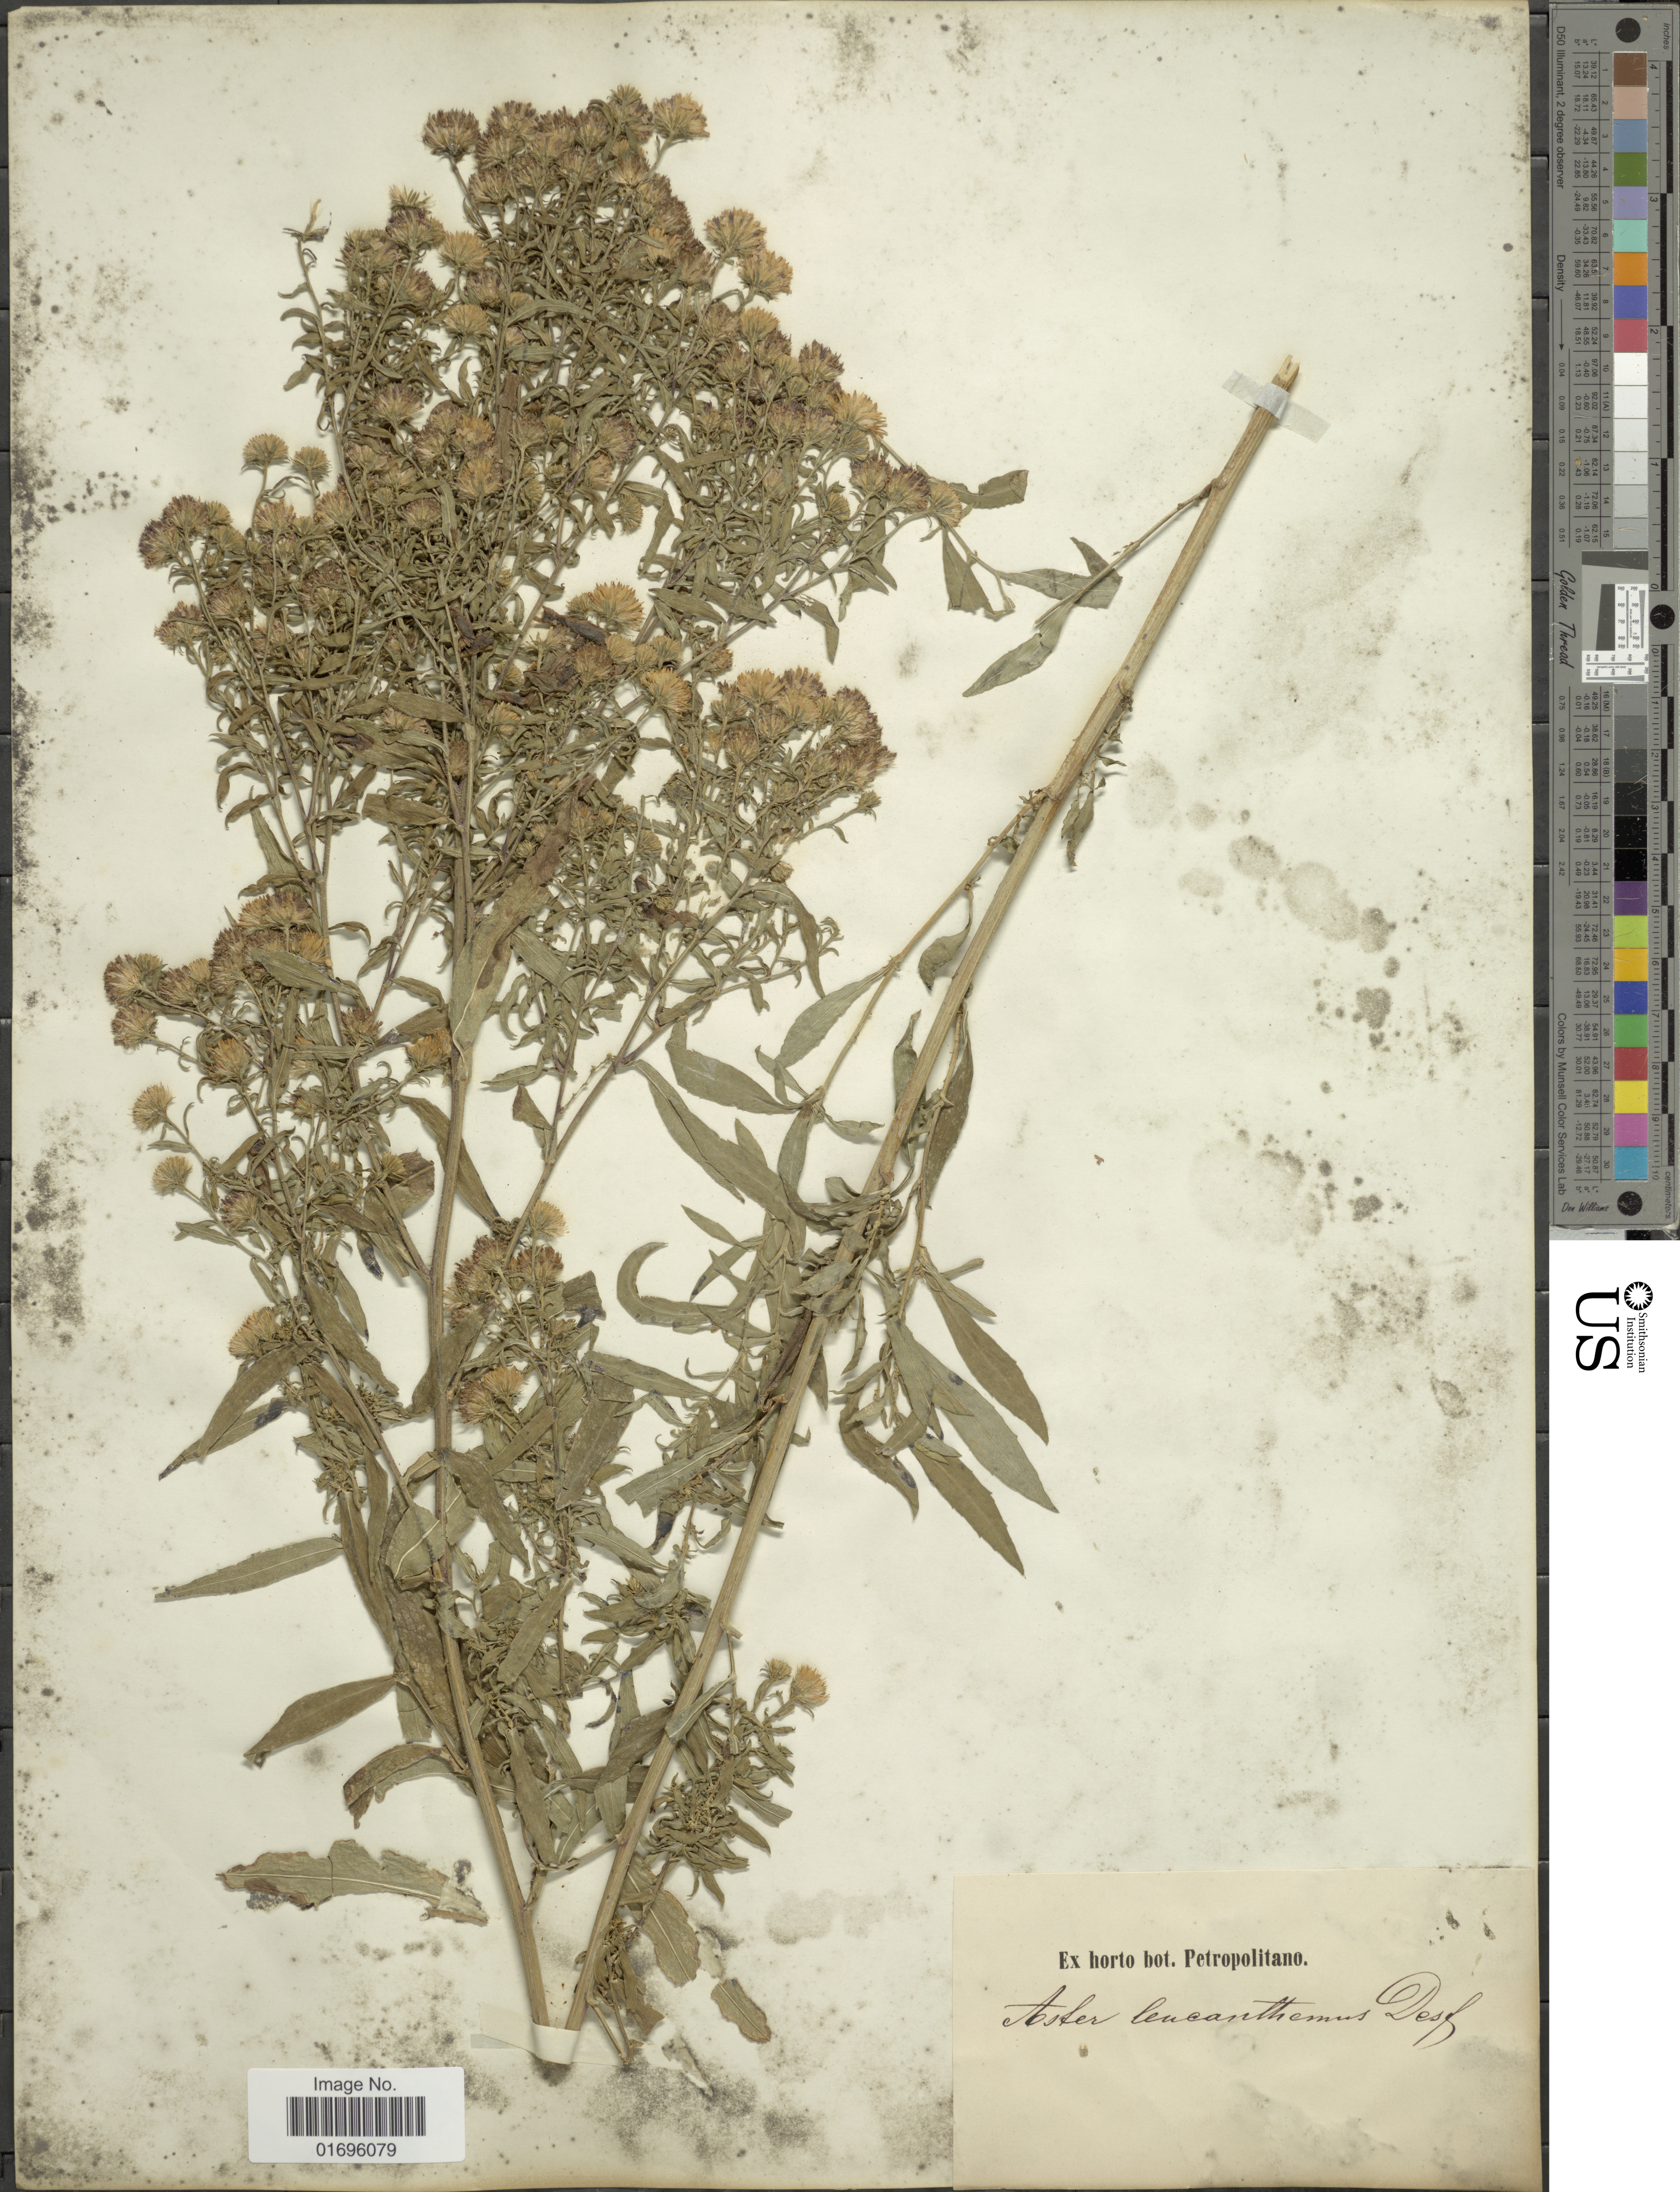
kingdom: Plantae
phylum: Tracheophyta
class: Magnoliopsida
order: Asterales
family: Asteraceae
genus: Aster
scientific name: Aster leucanthemus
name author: Raf.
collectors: ex Horto Bot. Petropolitano